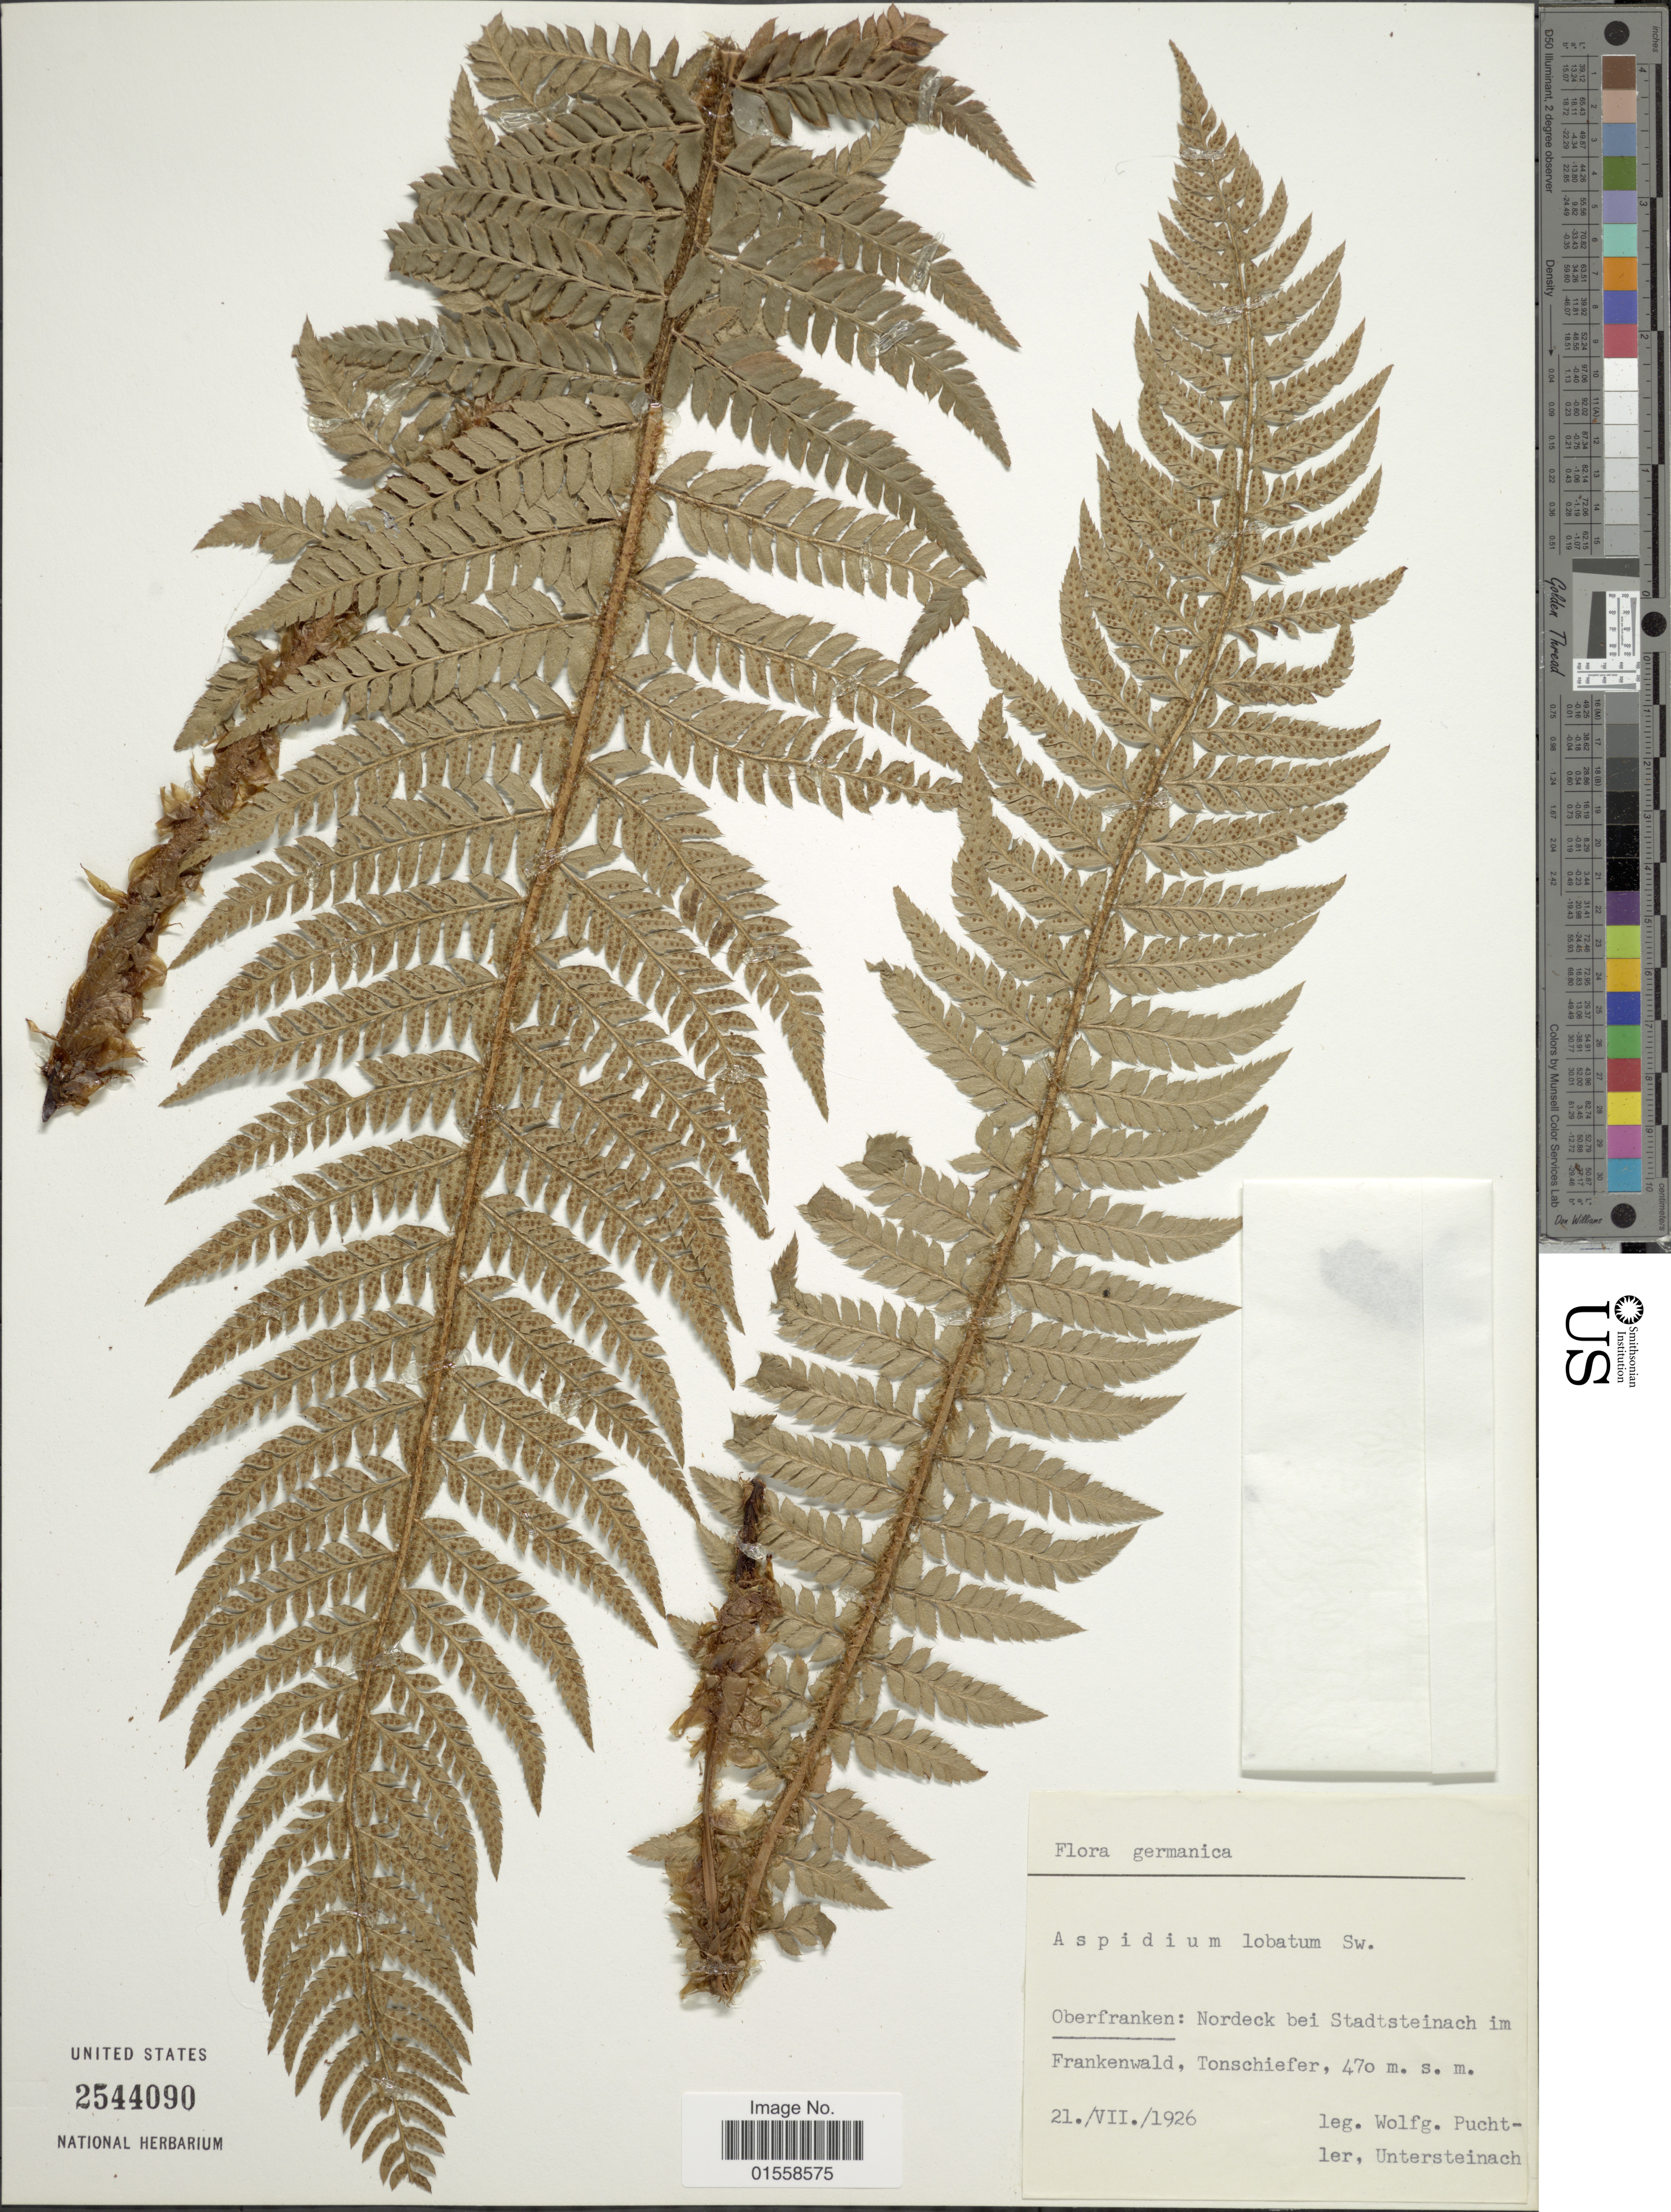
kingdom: Plantae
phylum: Tracheophyta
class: Polypodiopsida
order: Polypodiales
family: Dryopteridaceae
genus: Polystichum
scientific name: Polystichum aculeatum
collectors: W. Puchtler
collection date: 1926-07-21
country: Germany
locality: Germanica, Oberfranken: Nordeck bei Stadtsteinach im Frankenwald, Tonschiefer.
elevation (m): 470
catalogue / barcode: US 2544090